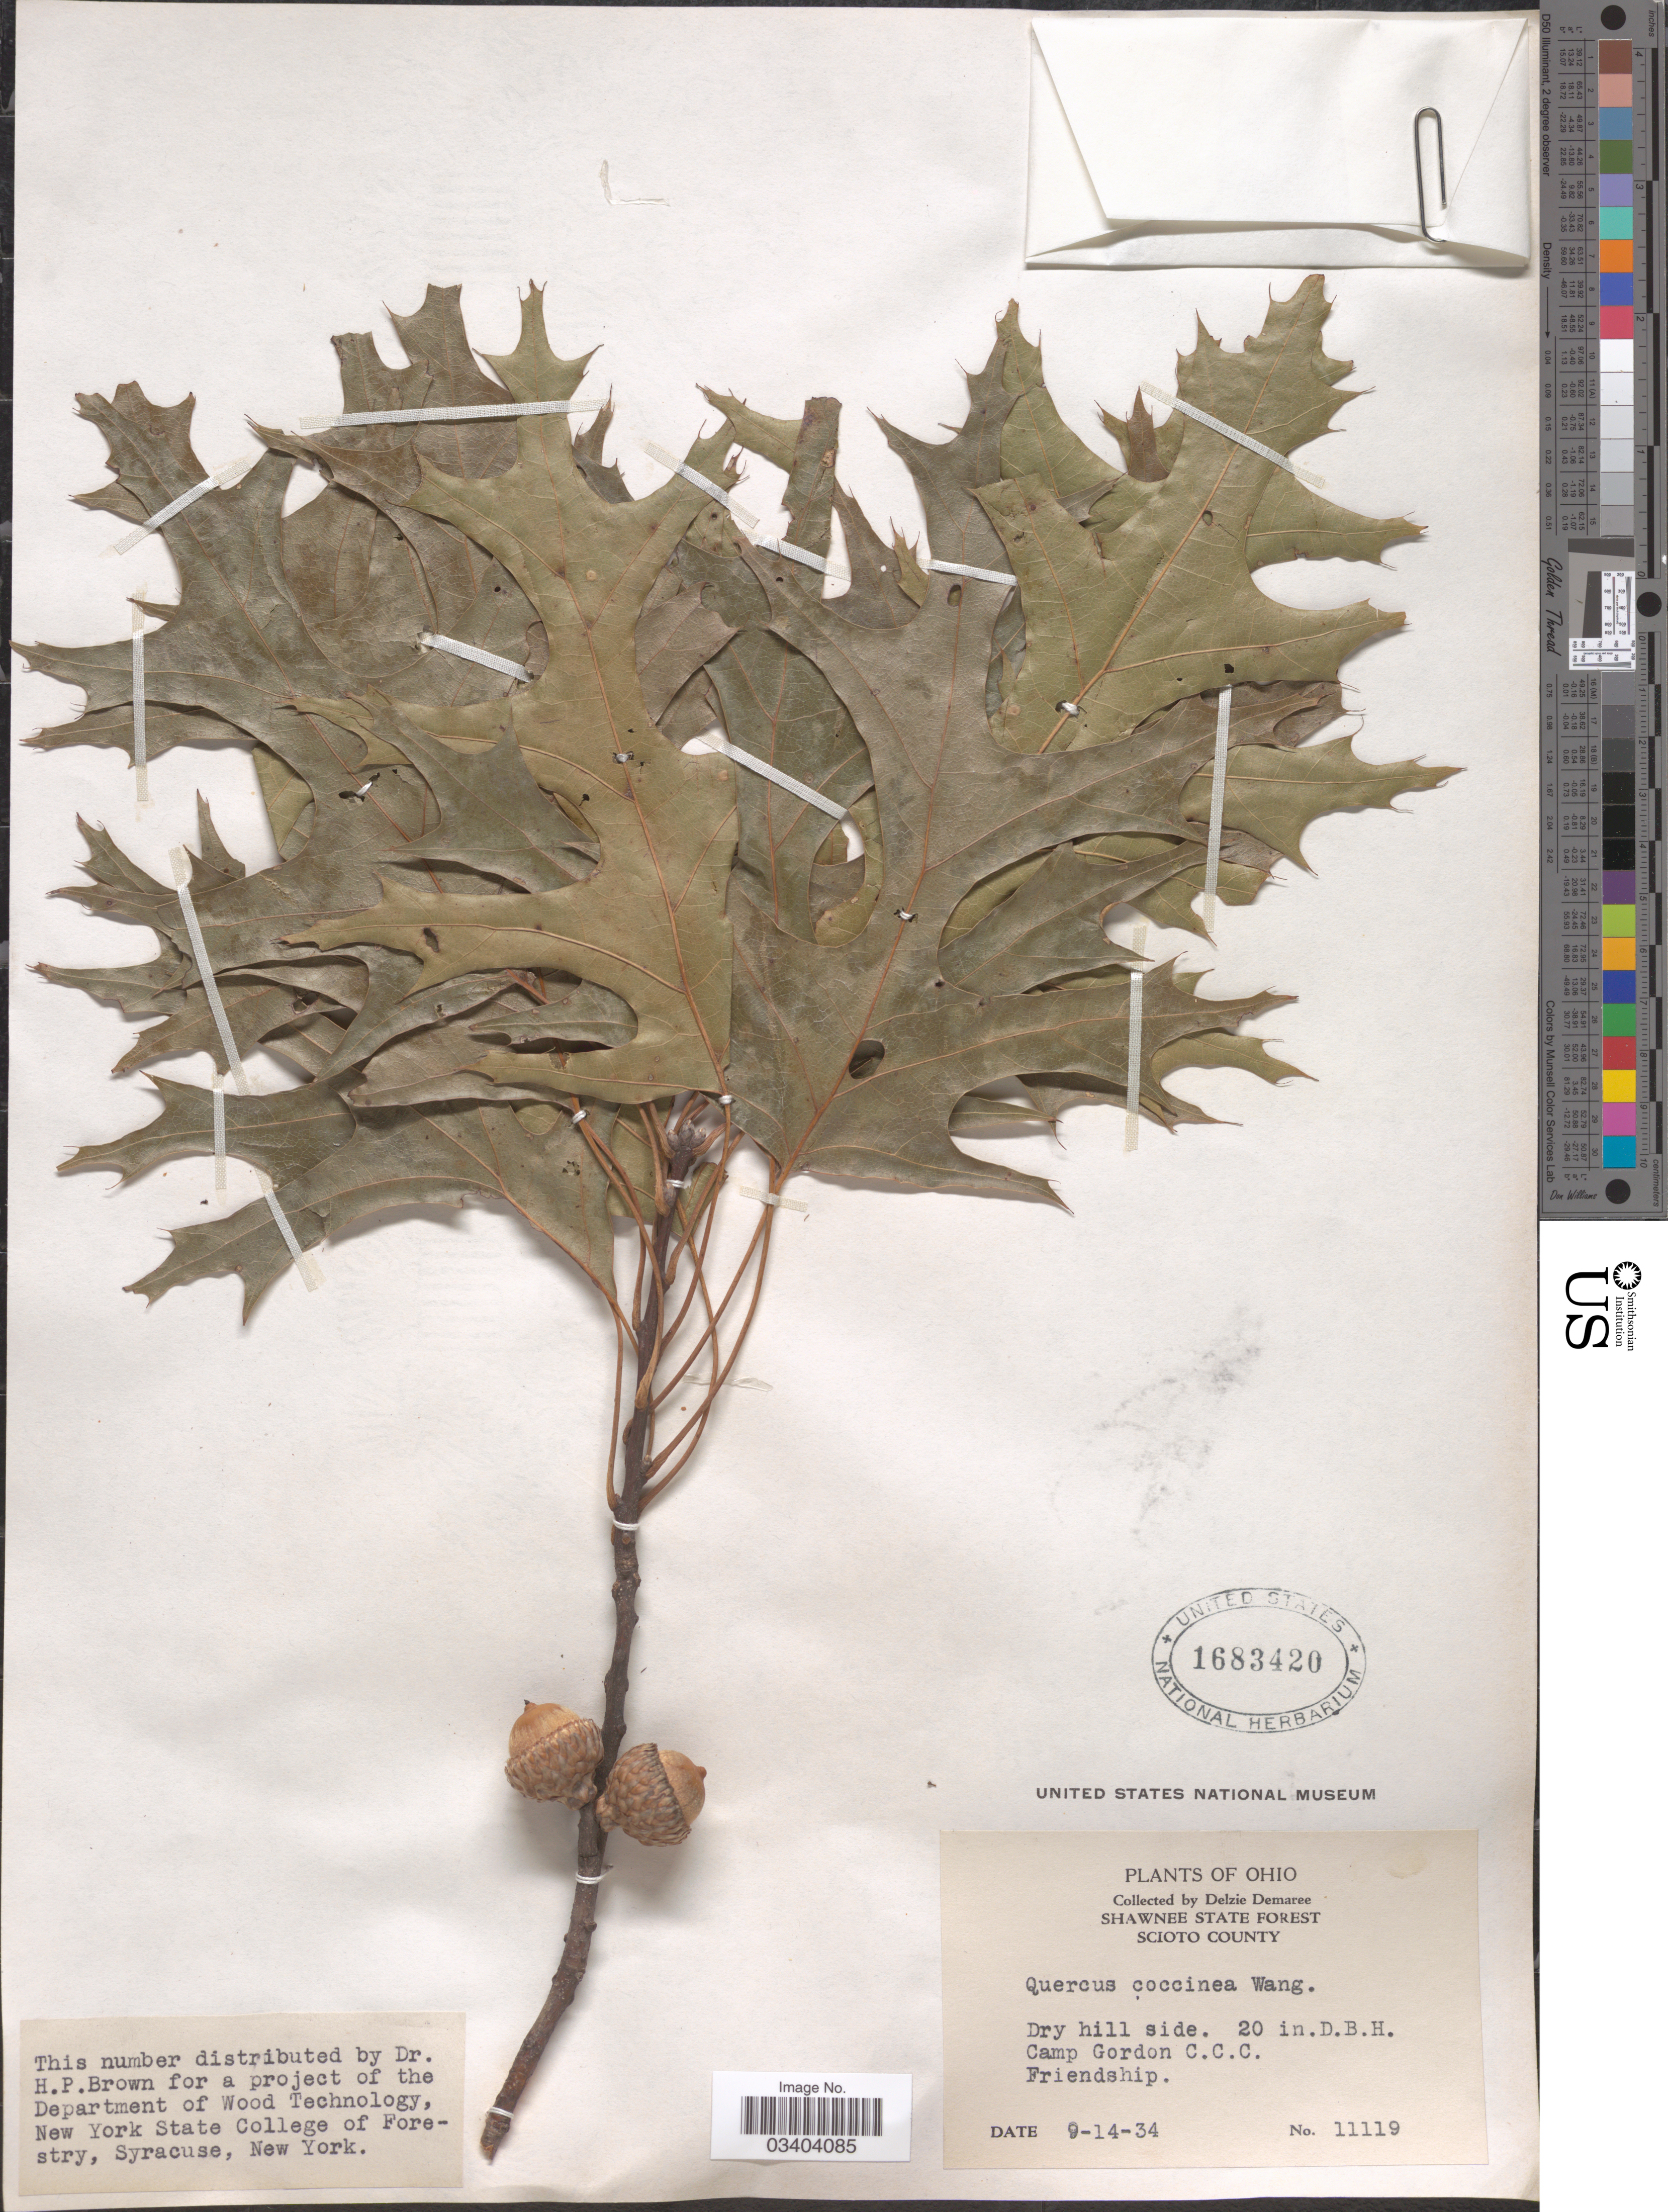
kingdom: Plantae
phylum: Tracheophyta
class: Magnoliopsida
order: Fagales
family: Fagaceae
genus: Quercus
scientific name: Quercus coccinea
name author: Münchh.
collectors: D. Demaree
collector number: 11119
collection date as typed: Transcribed d/m/y: 14/9/34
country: United States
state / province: Ohio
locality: Shawnee State Forest. Scioto County. Camp Gordon C.C.C. Friendship.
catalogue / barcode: US 1683420